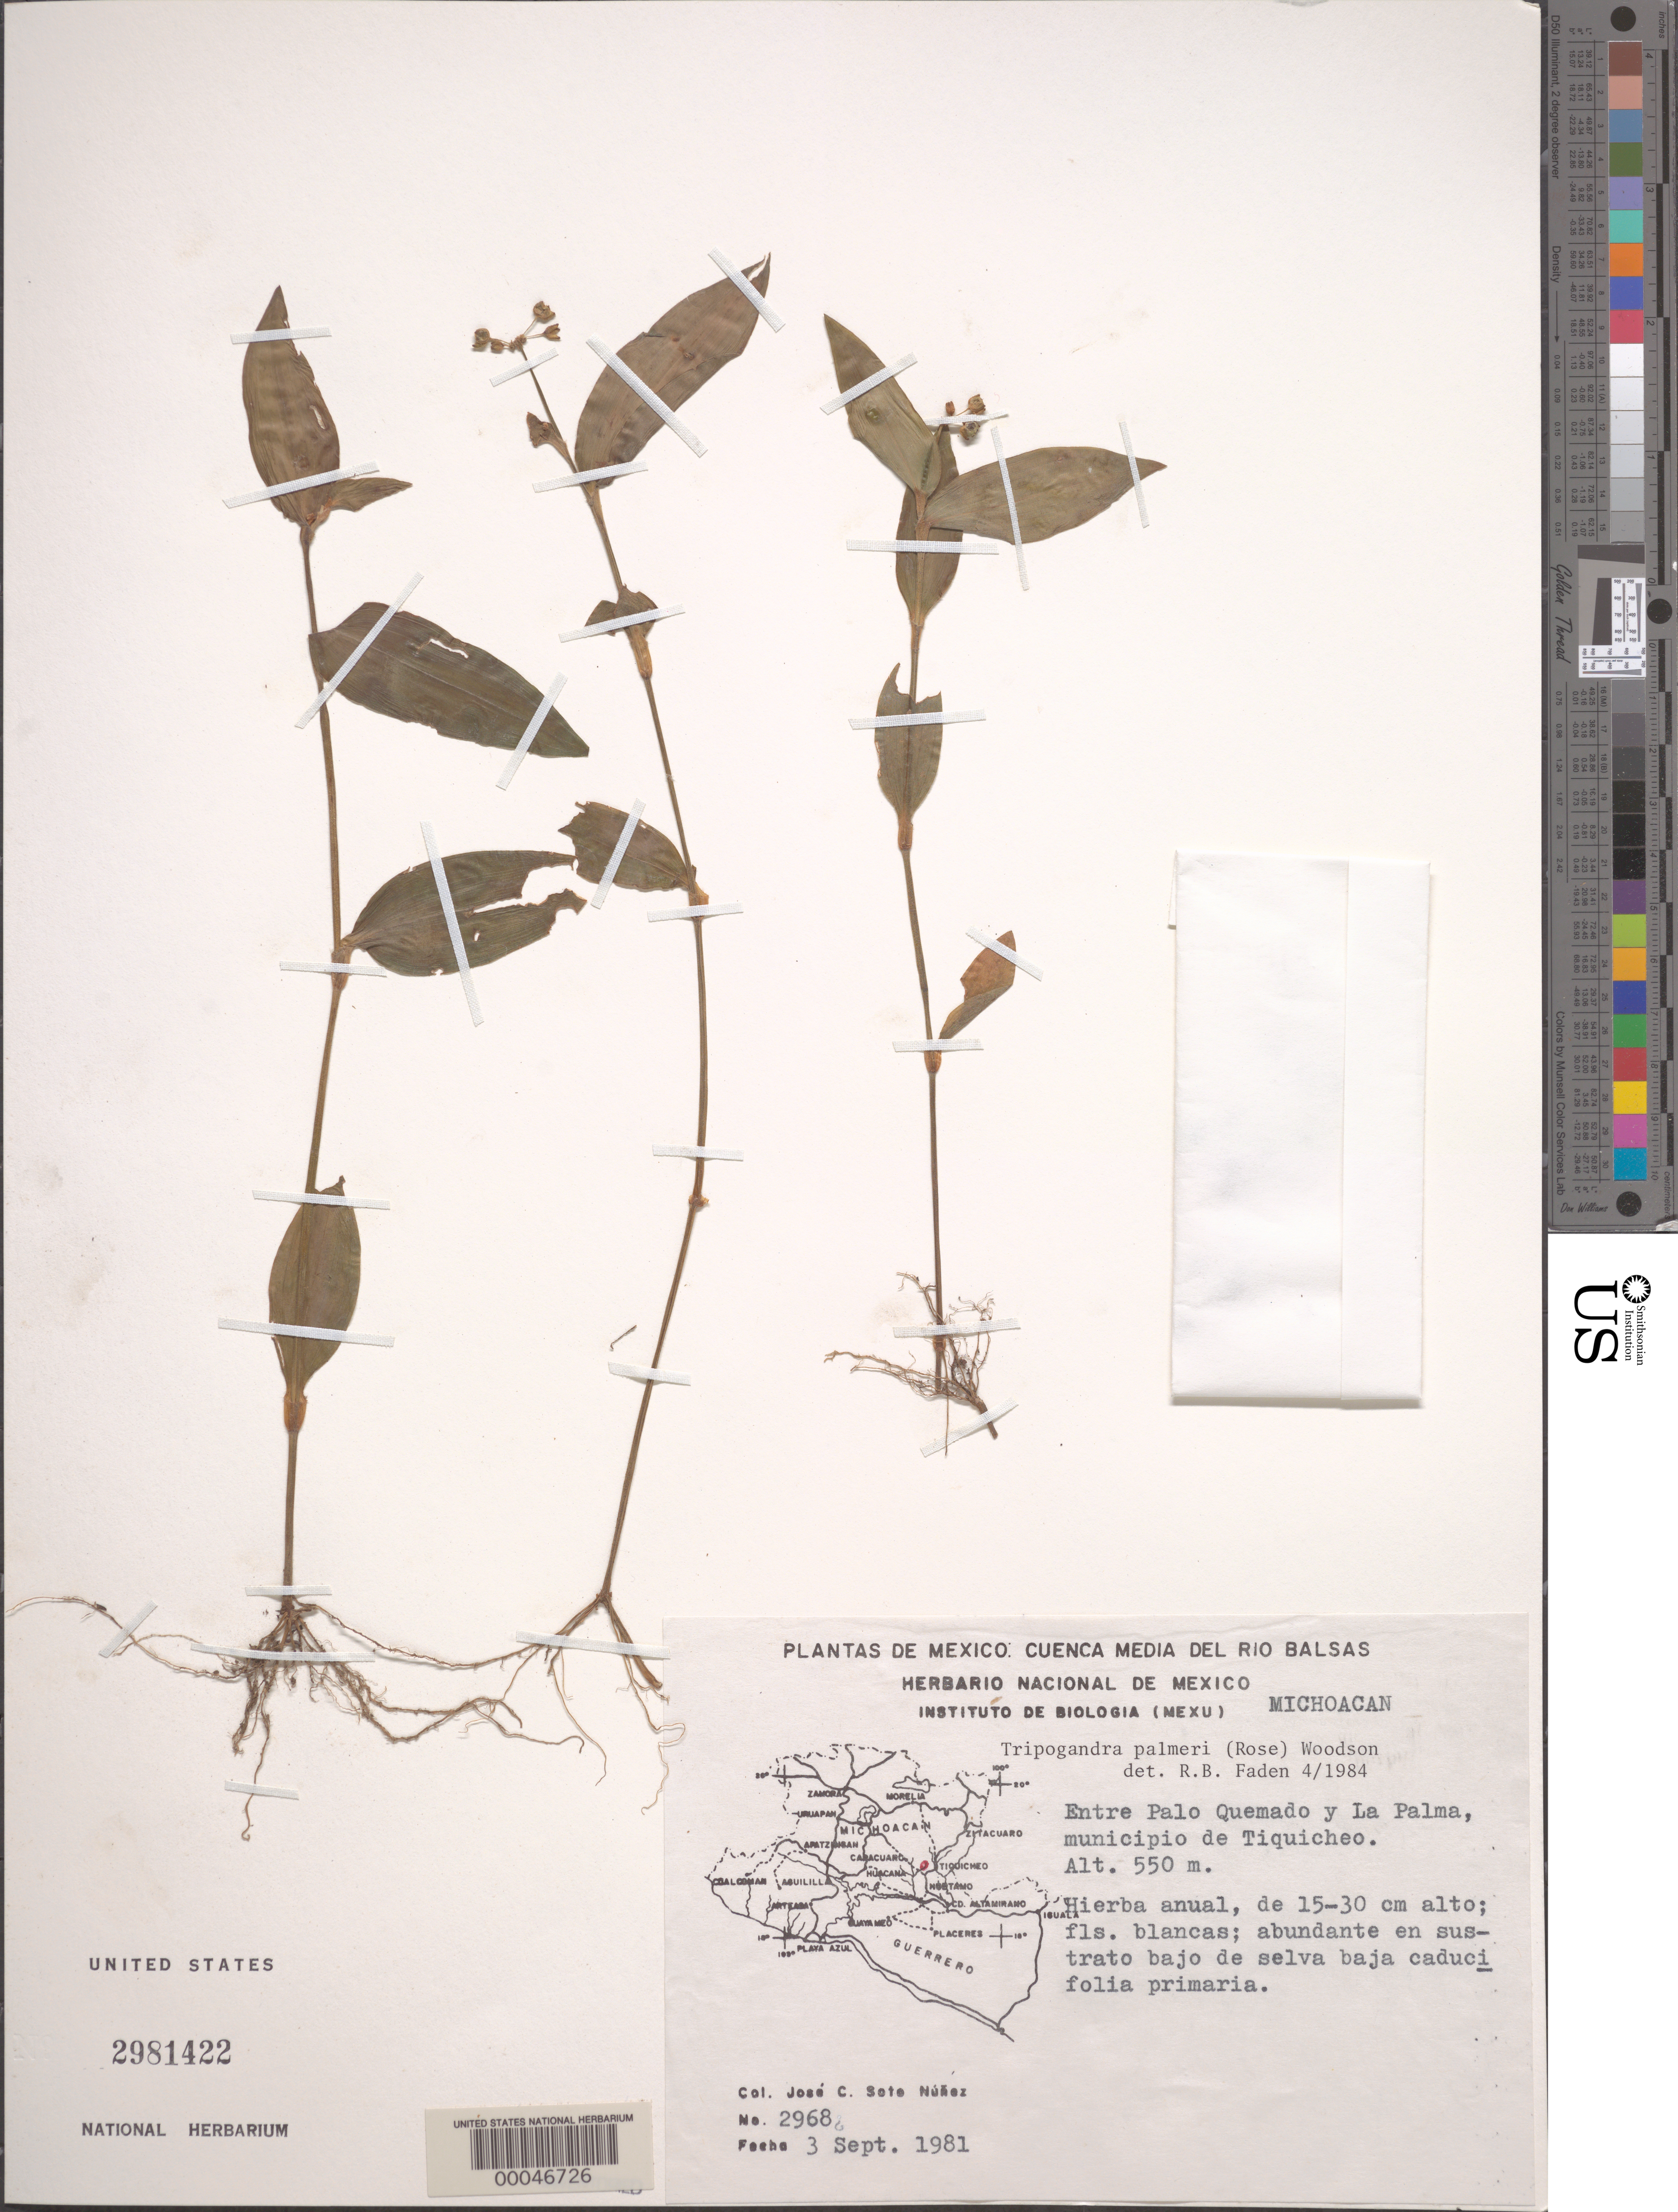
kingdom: Plantae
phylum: Tracheophyta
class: Liliopsida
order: Commelinales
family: Commelinaceae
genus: Tripogandra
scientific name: Tripogandra palmeri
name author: (Rose) Woodson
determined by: Faden, Robert B., (US), Smithsonian Institution - National Museum of Natural History (UNITED STATES)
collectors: J. C. Soto Núñez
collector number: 2968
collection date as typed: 03 Sep 1981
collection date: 1981-09-03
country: Mexico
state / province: Michoacán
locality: Tiquicheo Mun. (?), between Palo Quemado and La Palma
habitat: Primary forest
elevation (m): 550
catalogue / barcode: US 2981422